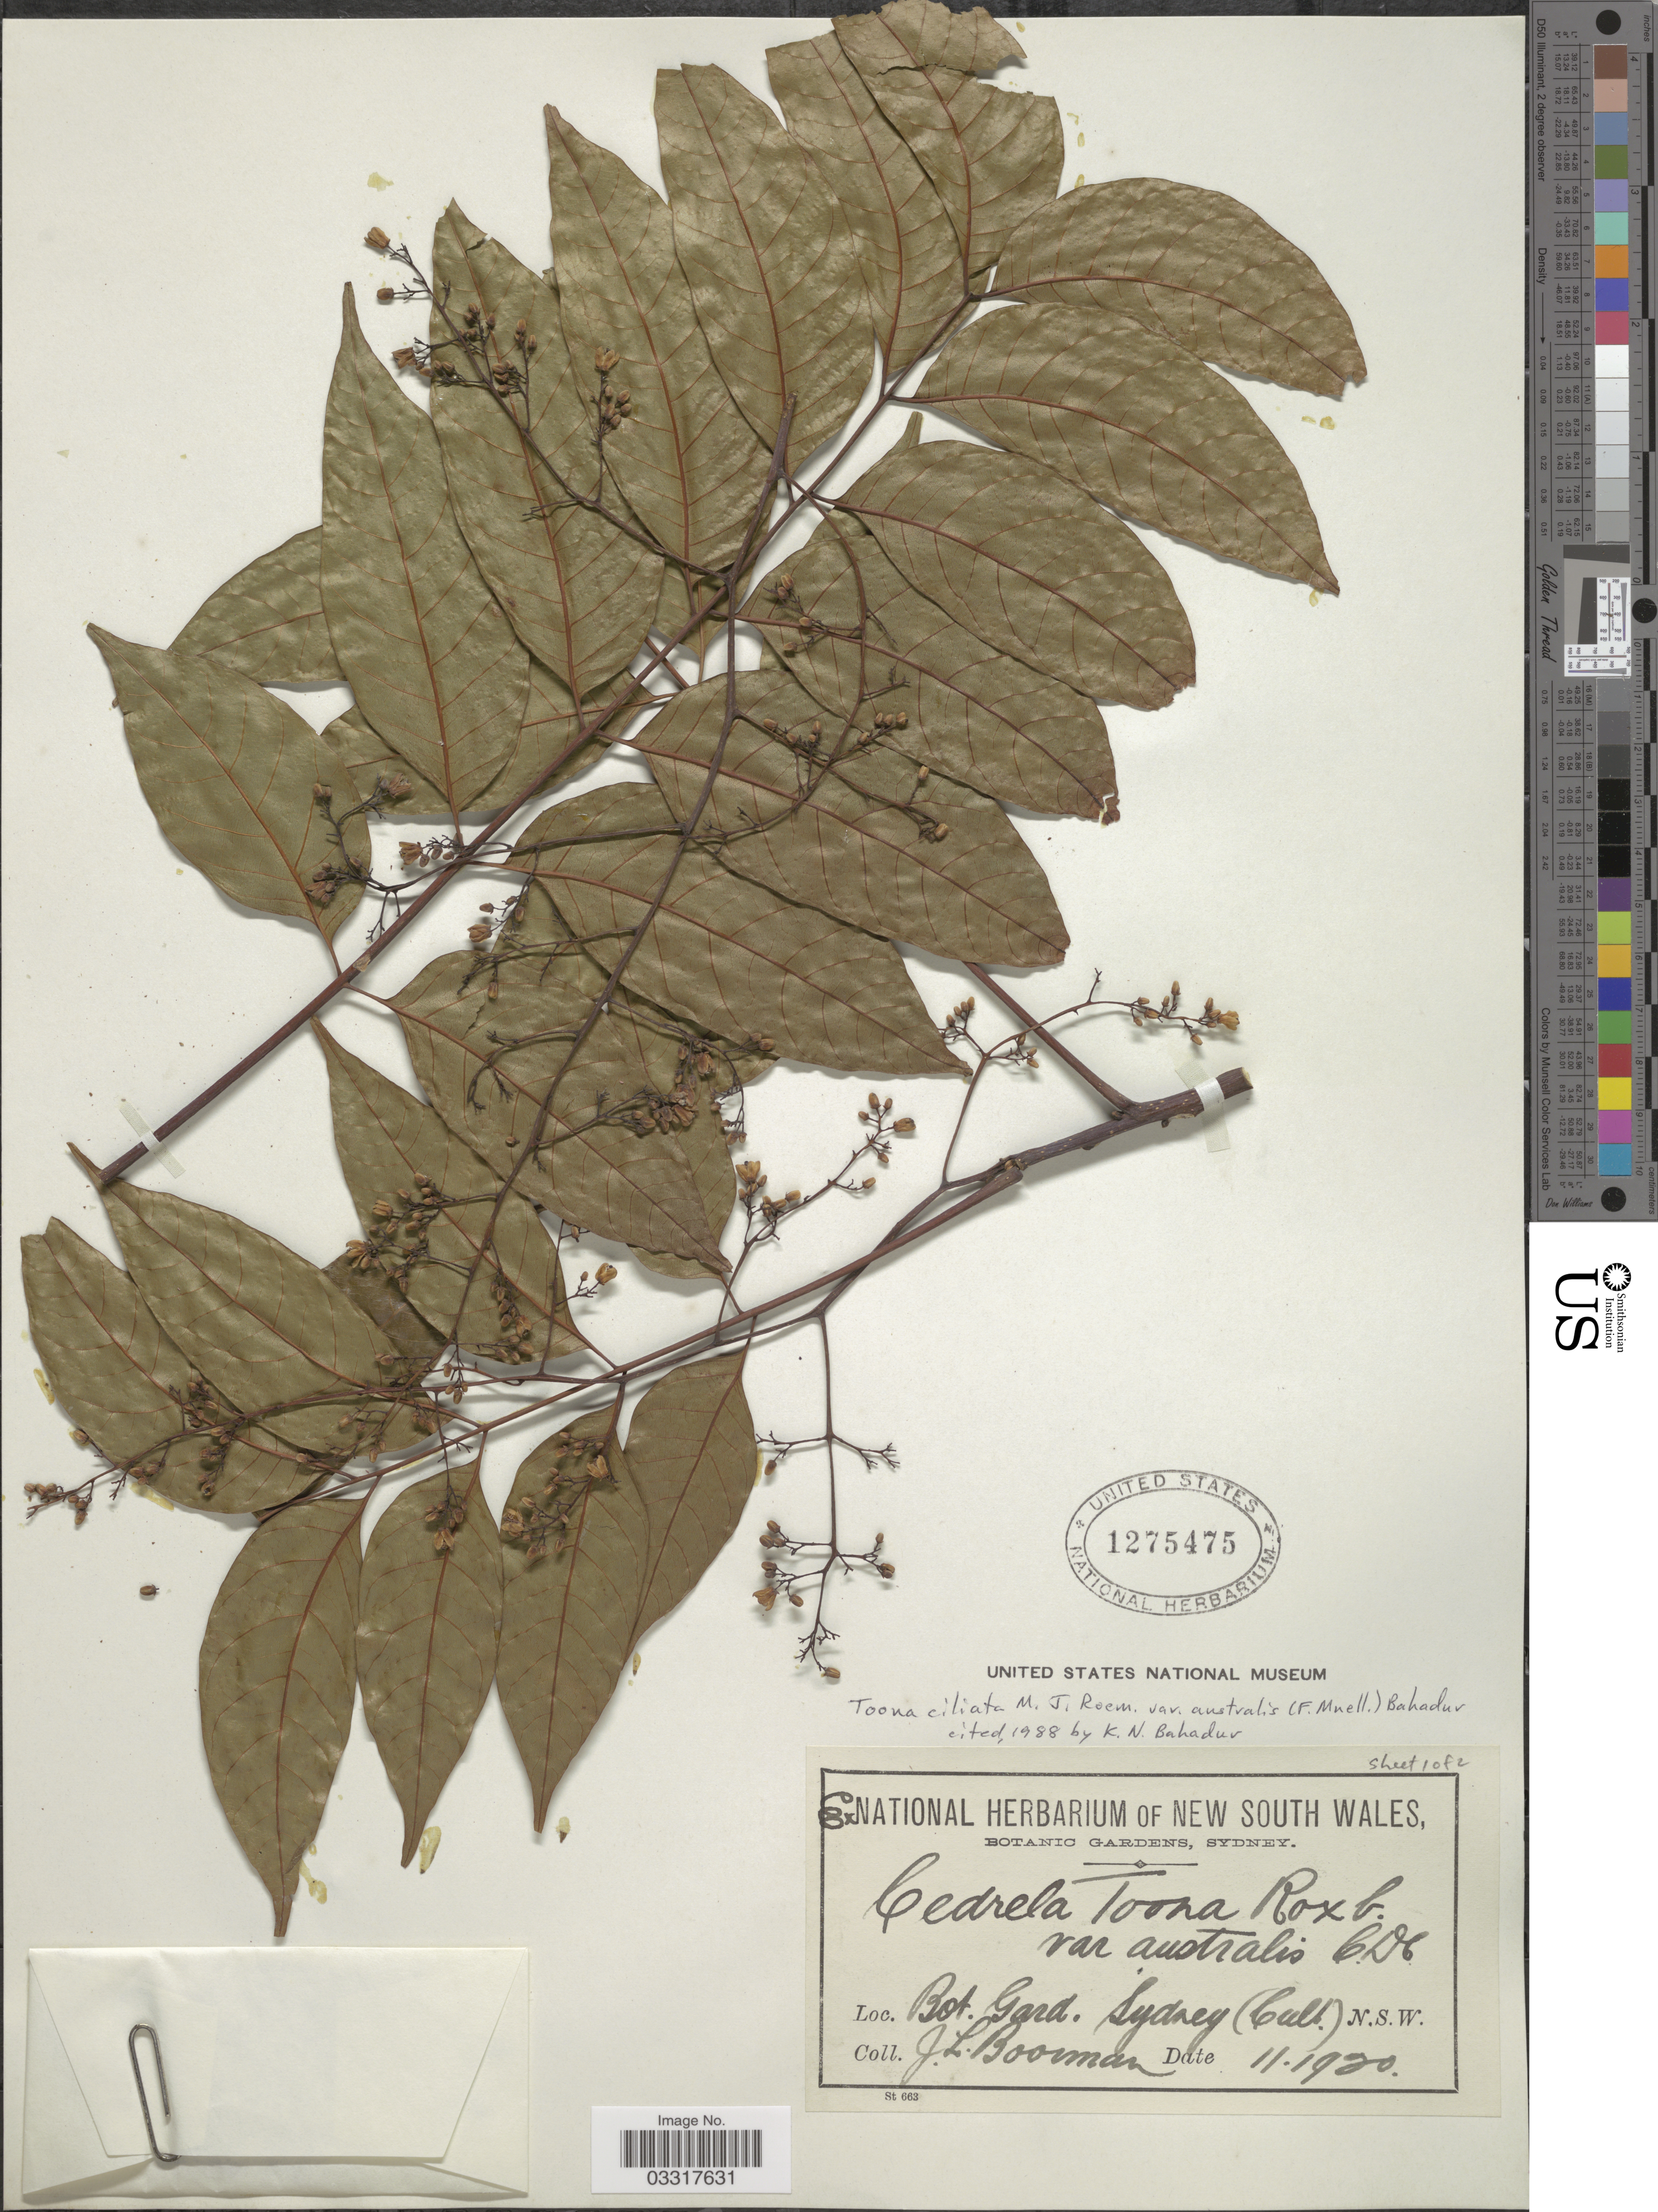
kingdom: Plantae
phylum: Tracheophyta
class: Magnoliopsida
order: Sapindales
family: Meliaceae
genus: Toona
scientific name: Toona ciliata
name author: M. Roem.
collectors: J. Boorman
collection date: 1920-11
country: Australia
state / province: New South Wales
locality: Bot. Gard. Sydney.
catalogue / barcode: US 1275475